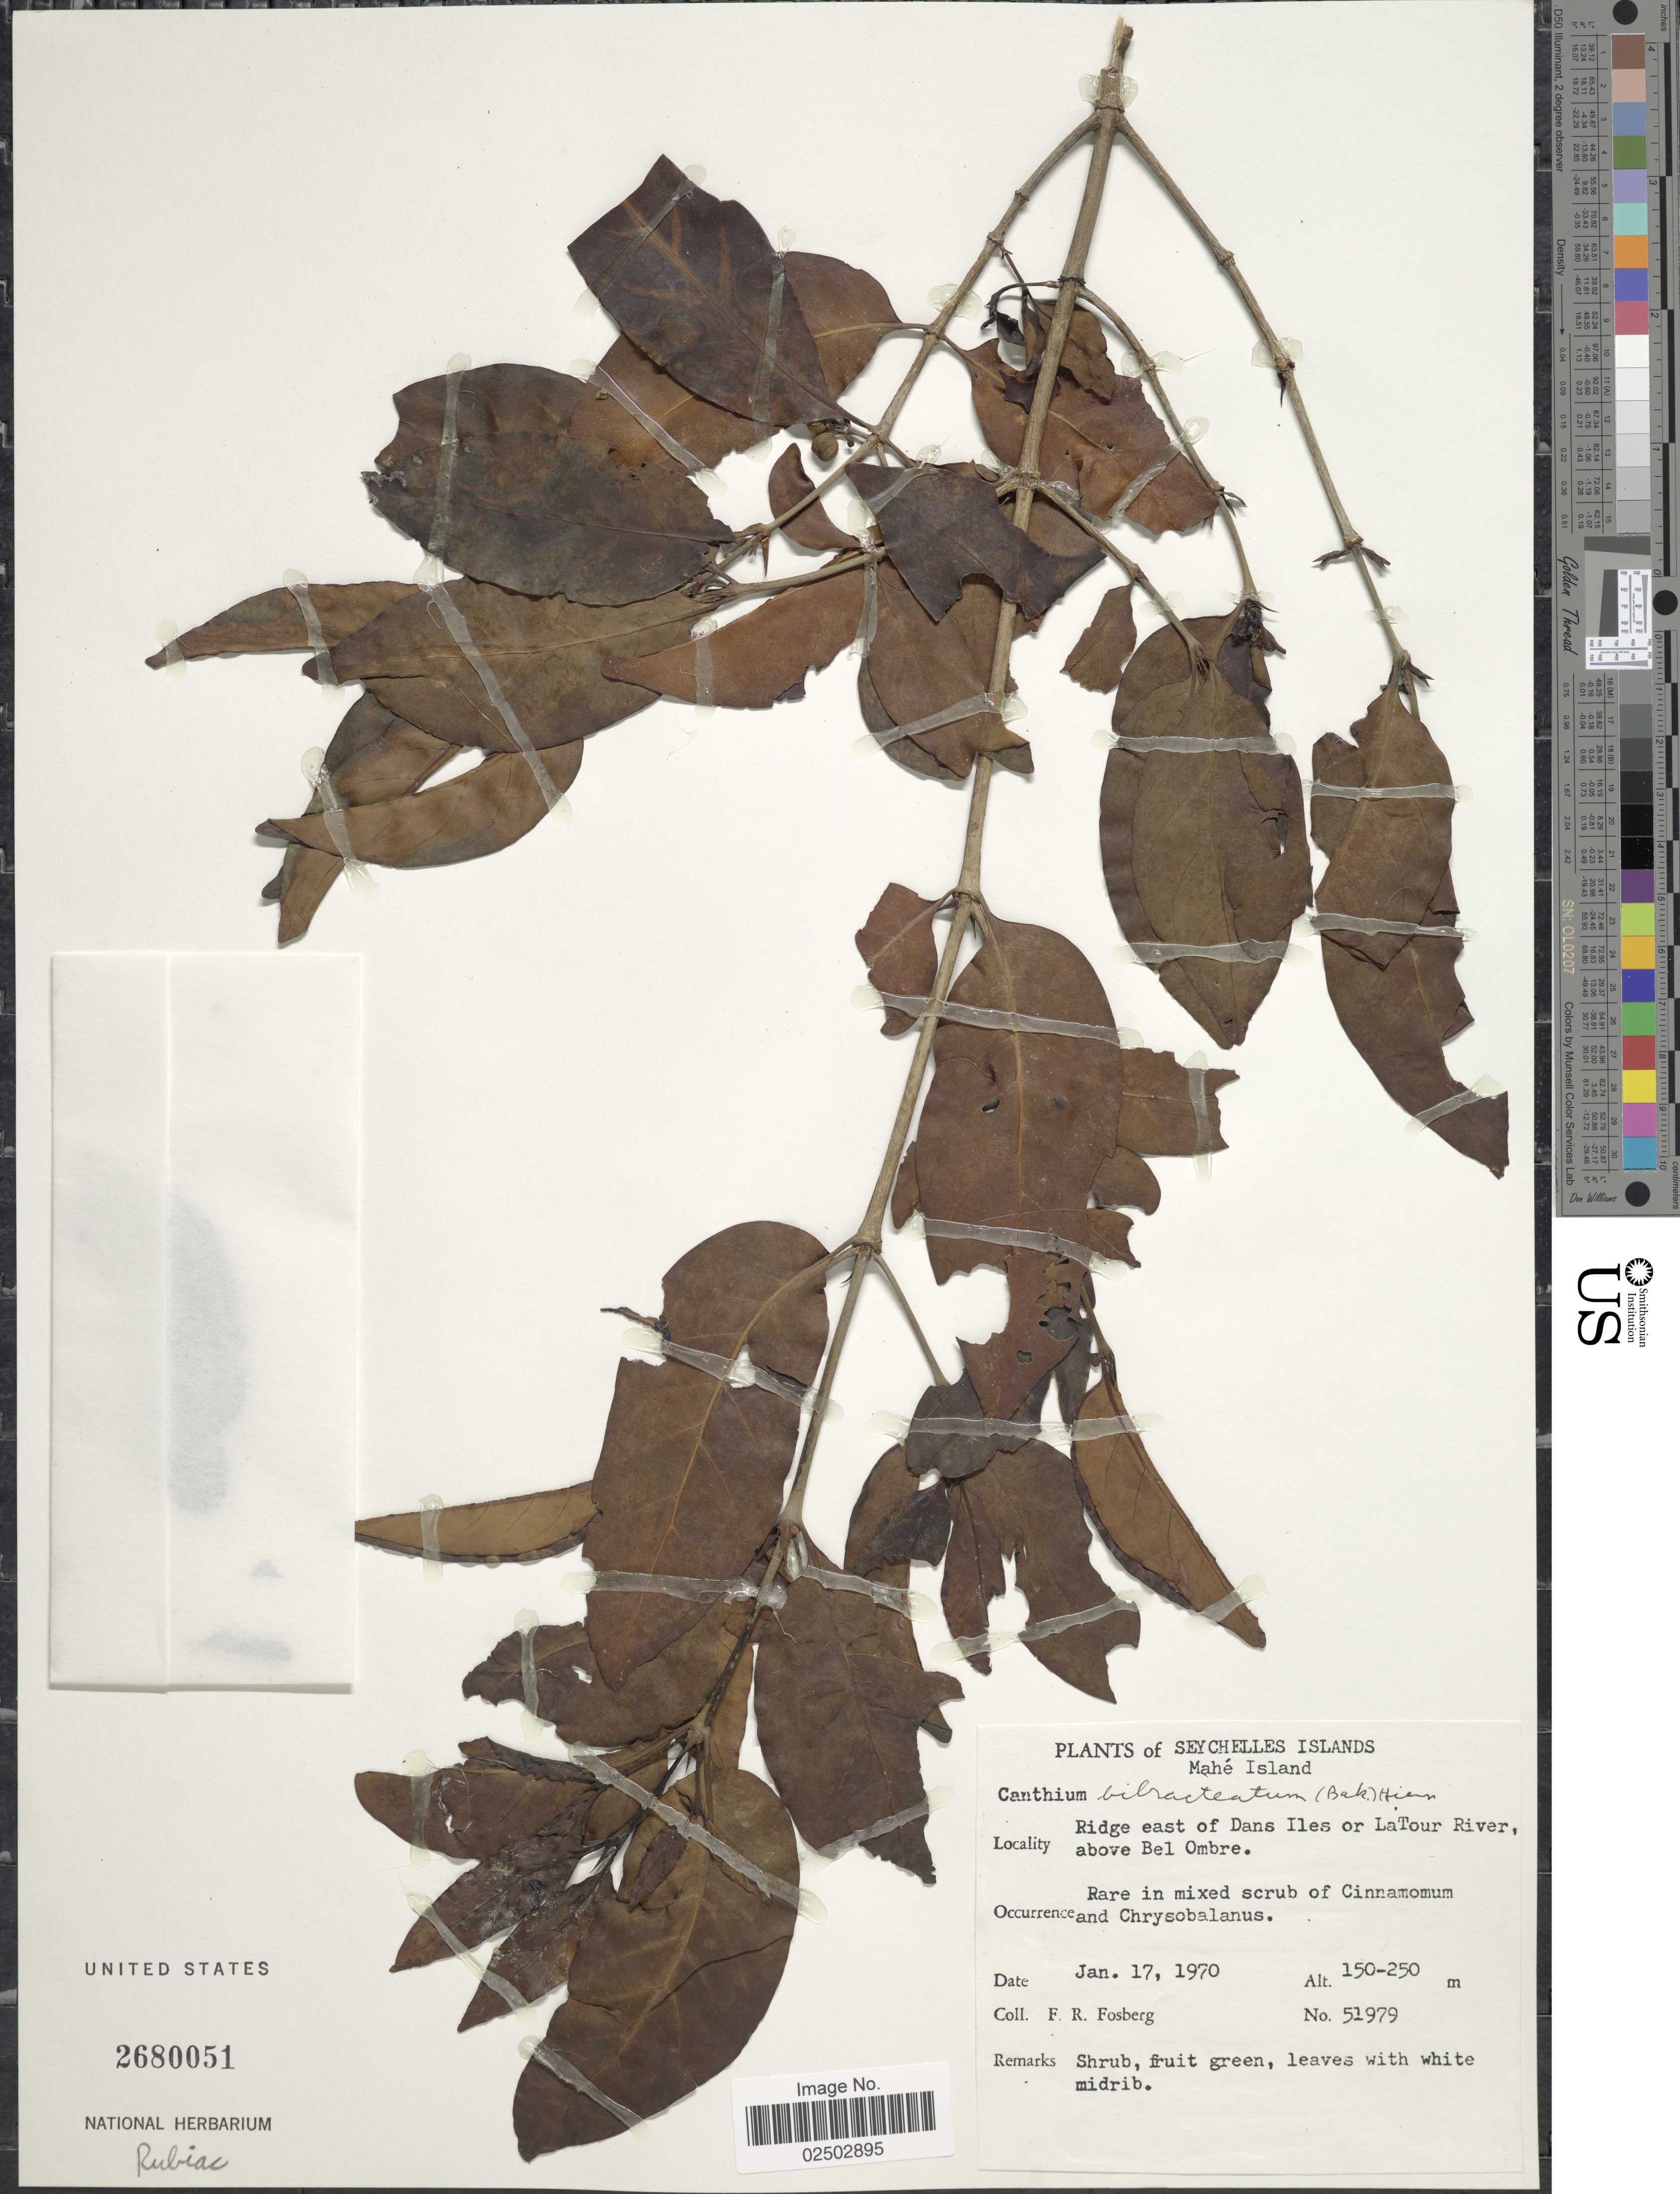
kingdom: Plantae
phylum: Tracheophyta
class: Magnoliopsida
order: Gentianales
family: Rubiaceae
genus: Canthium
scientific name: Canthium bibracteatum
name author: (Baker) Hiern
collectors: F. R. Fosberg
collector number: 51979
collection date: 1970-01-17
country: Seychelles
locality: Seychelles Islands, Mahe Island, Ridge east of Dans Iles or LaTour River above Bel Ombre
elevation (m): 150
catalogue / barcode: US 2680051